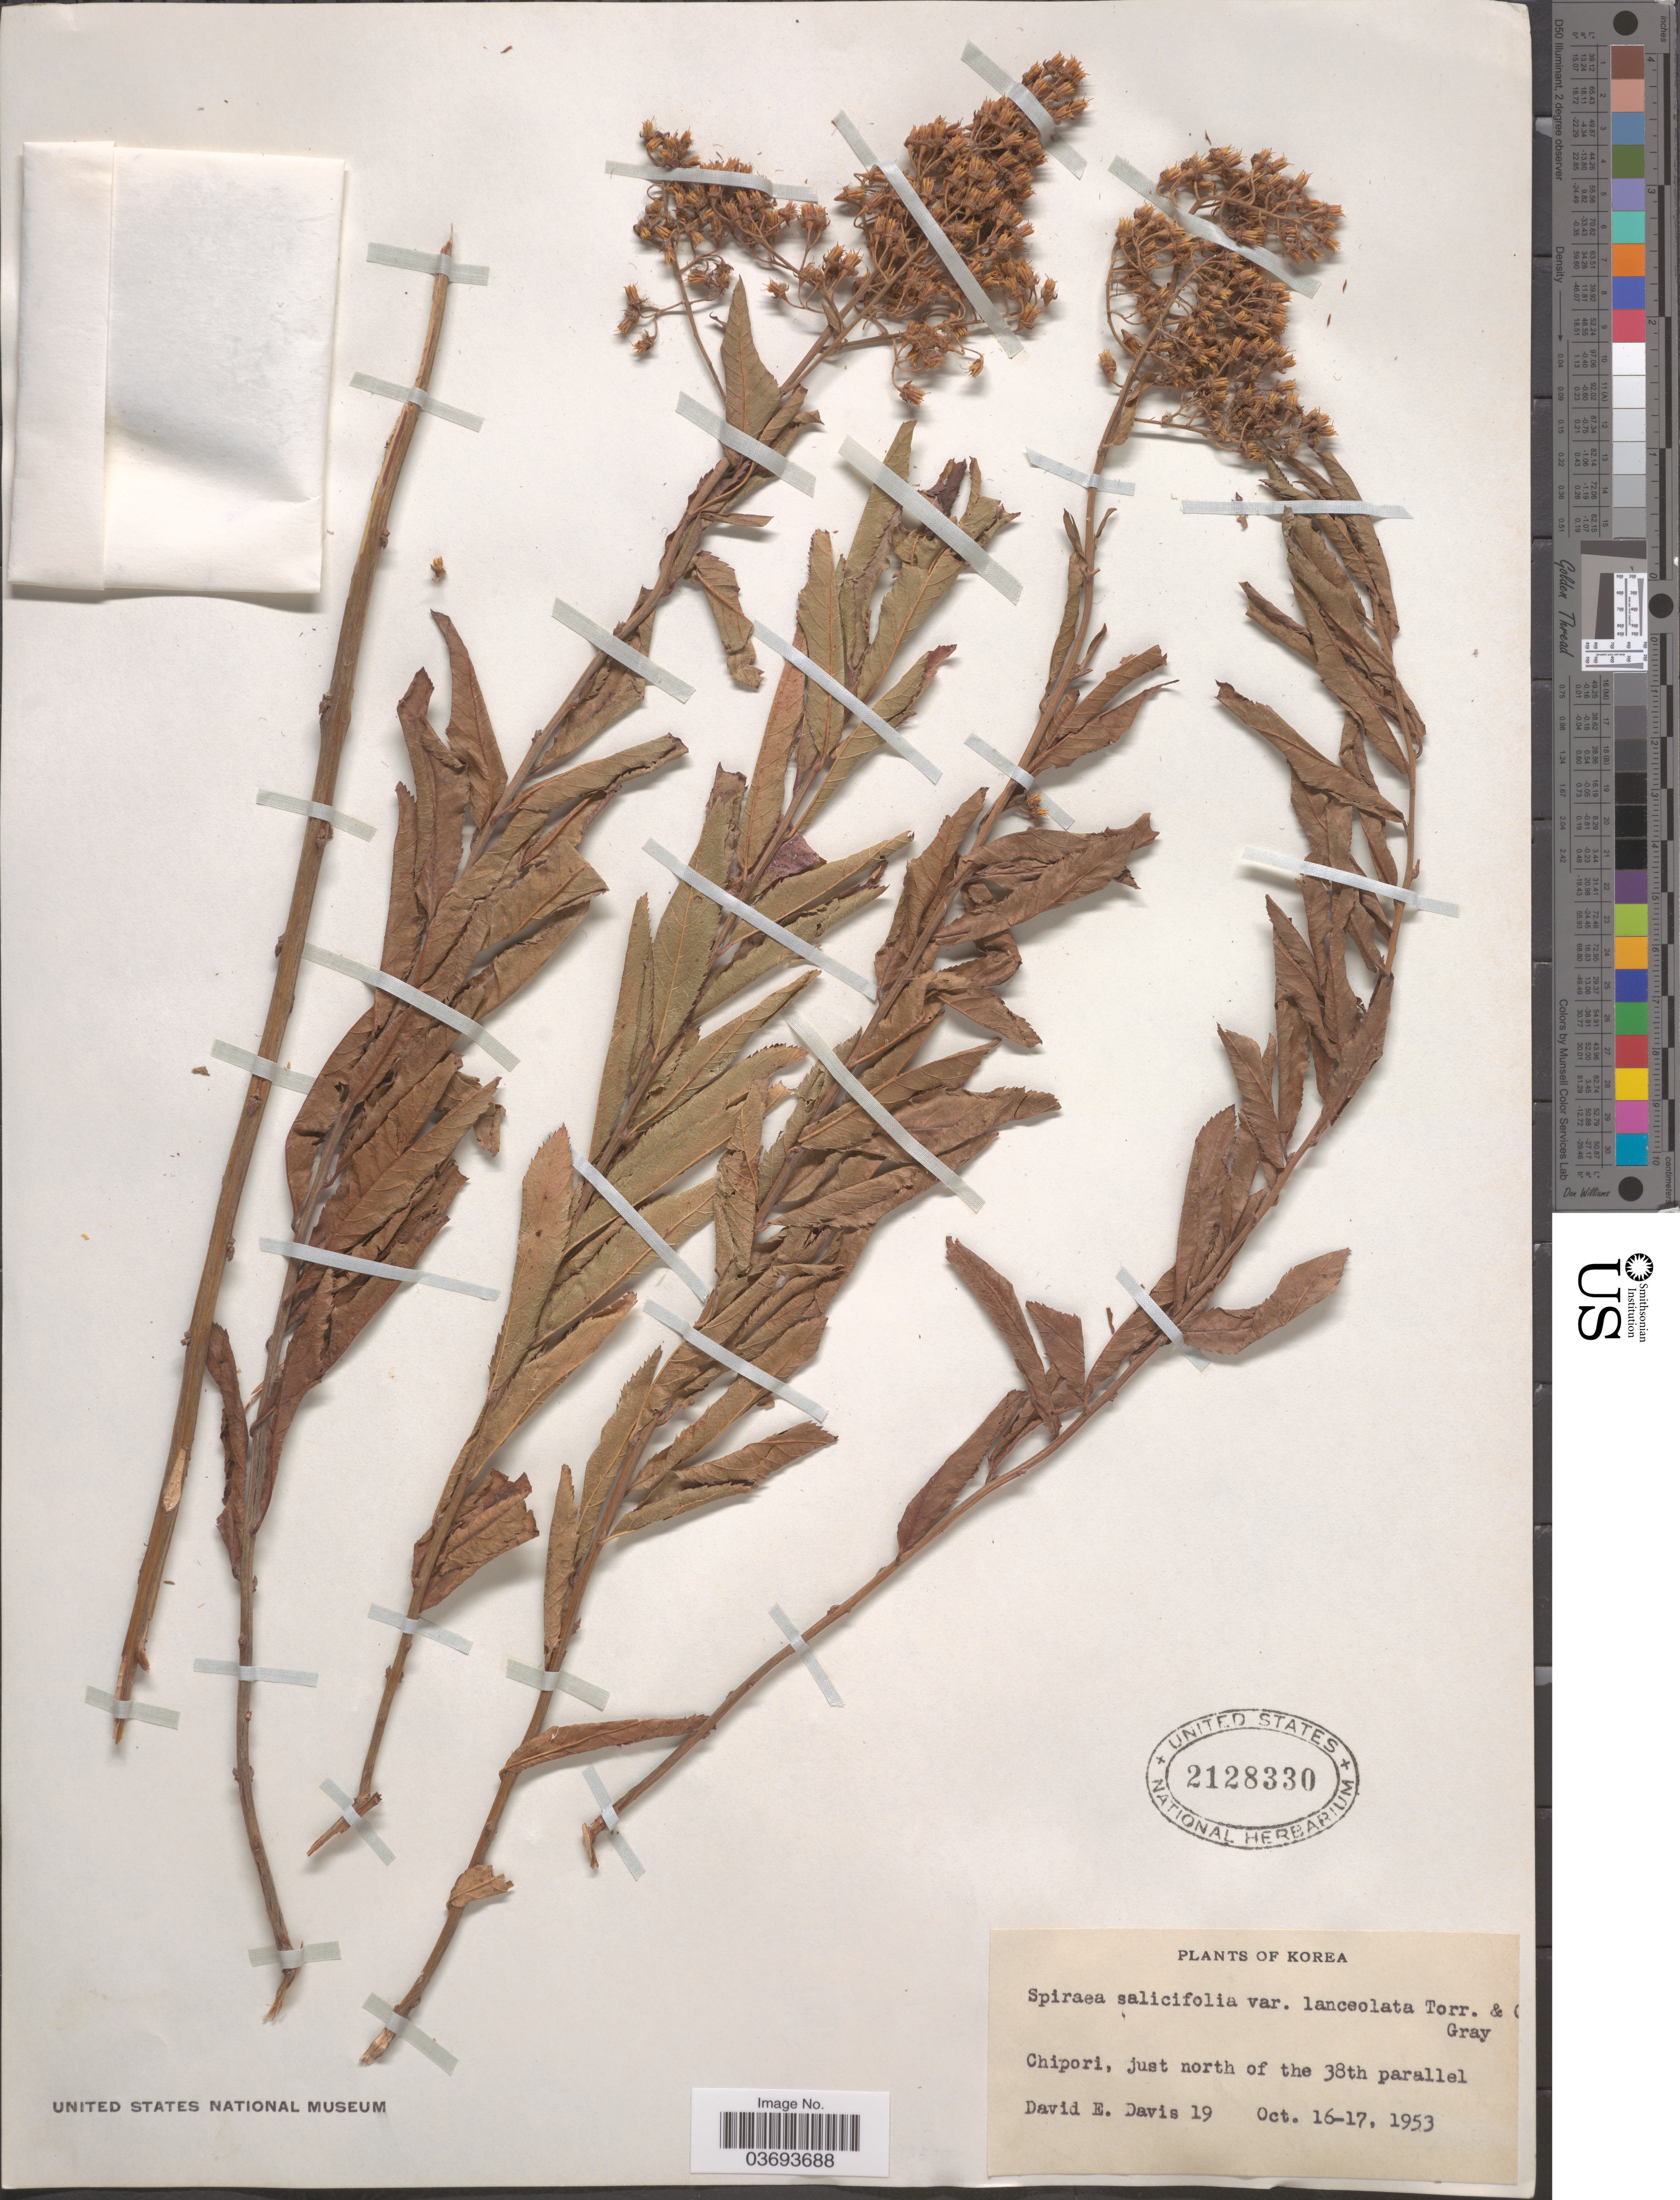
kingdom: Plantae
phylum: Tracheophyta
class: Magnoliopsida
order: Rosales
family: Rosaceae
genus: Spiraea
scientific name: Spiraea salicifolia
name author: L.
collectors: D. Davis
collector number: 19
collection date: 1953-10-16/1953-10-17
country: South Korea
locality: Chipori, just north of the 38th parallel.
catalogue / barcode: US 2128330